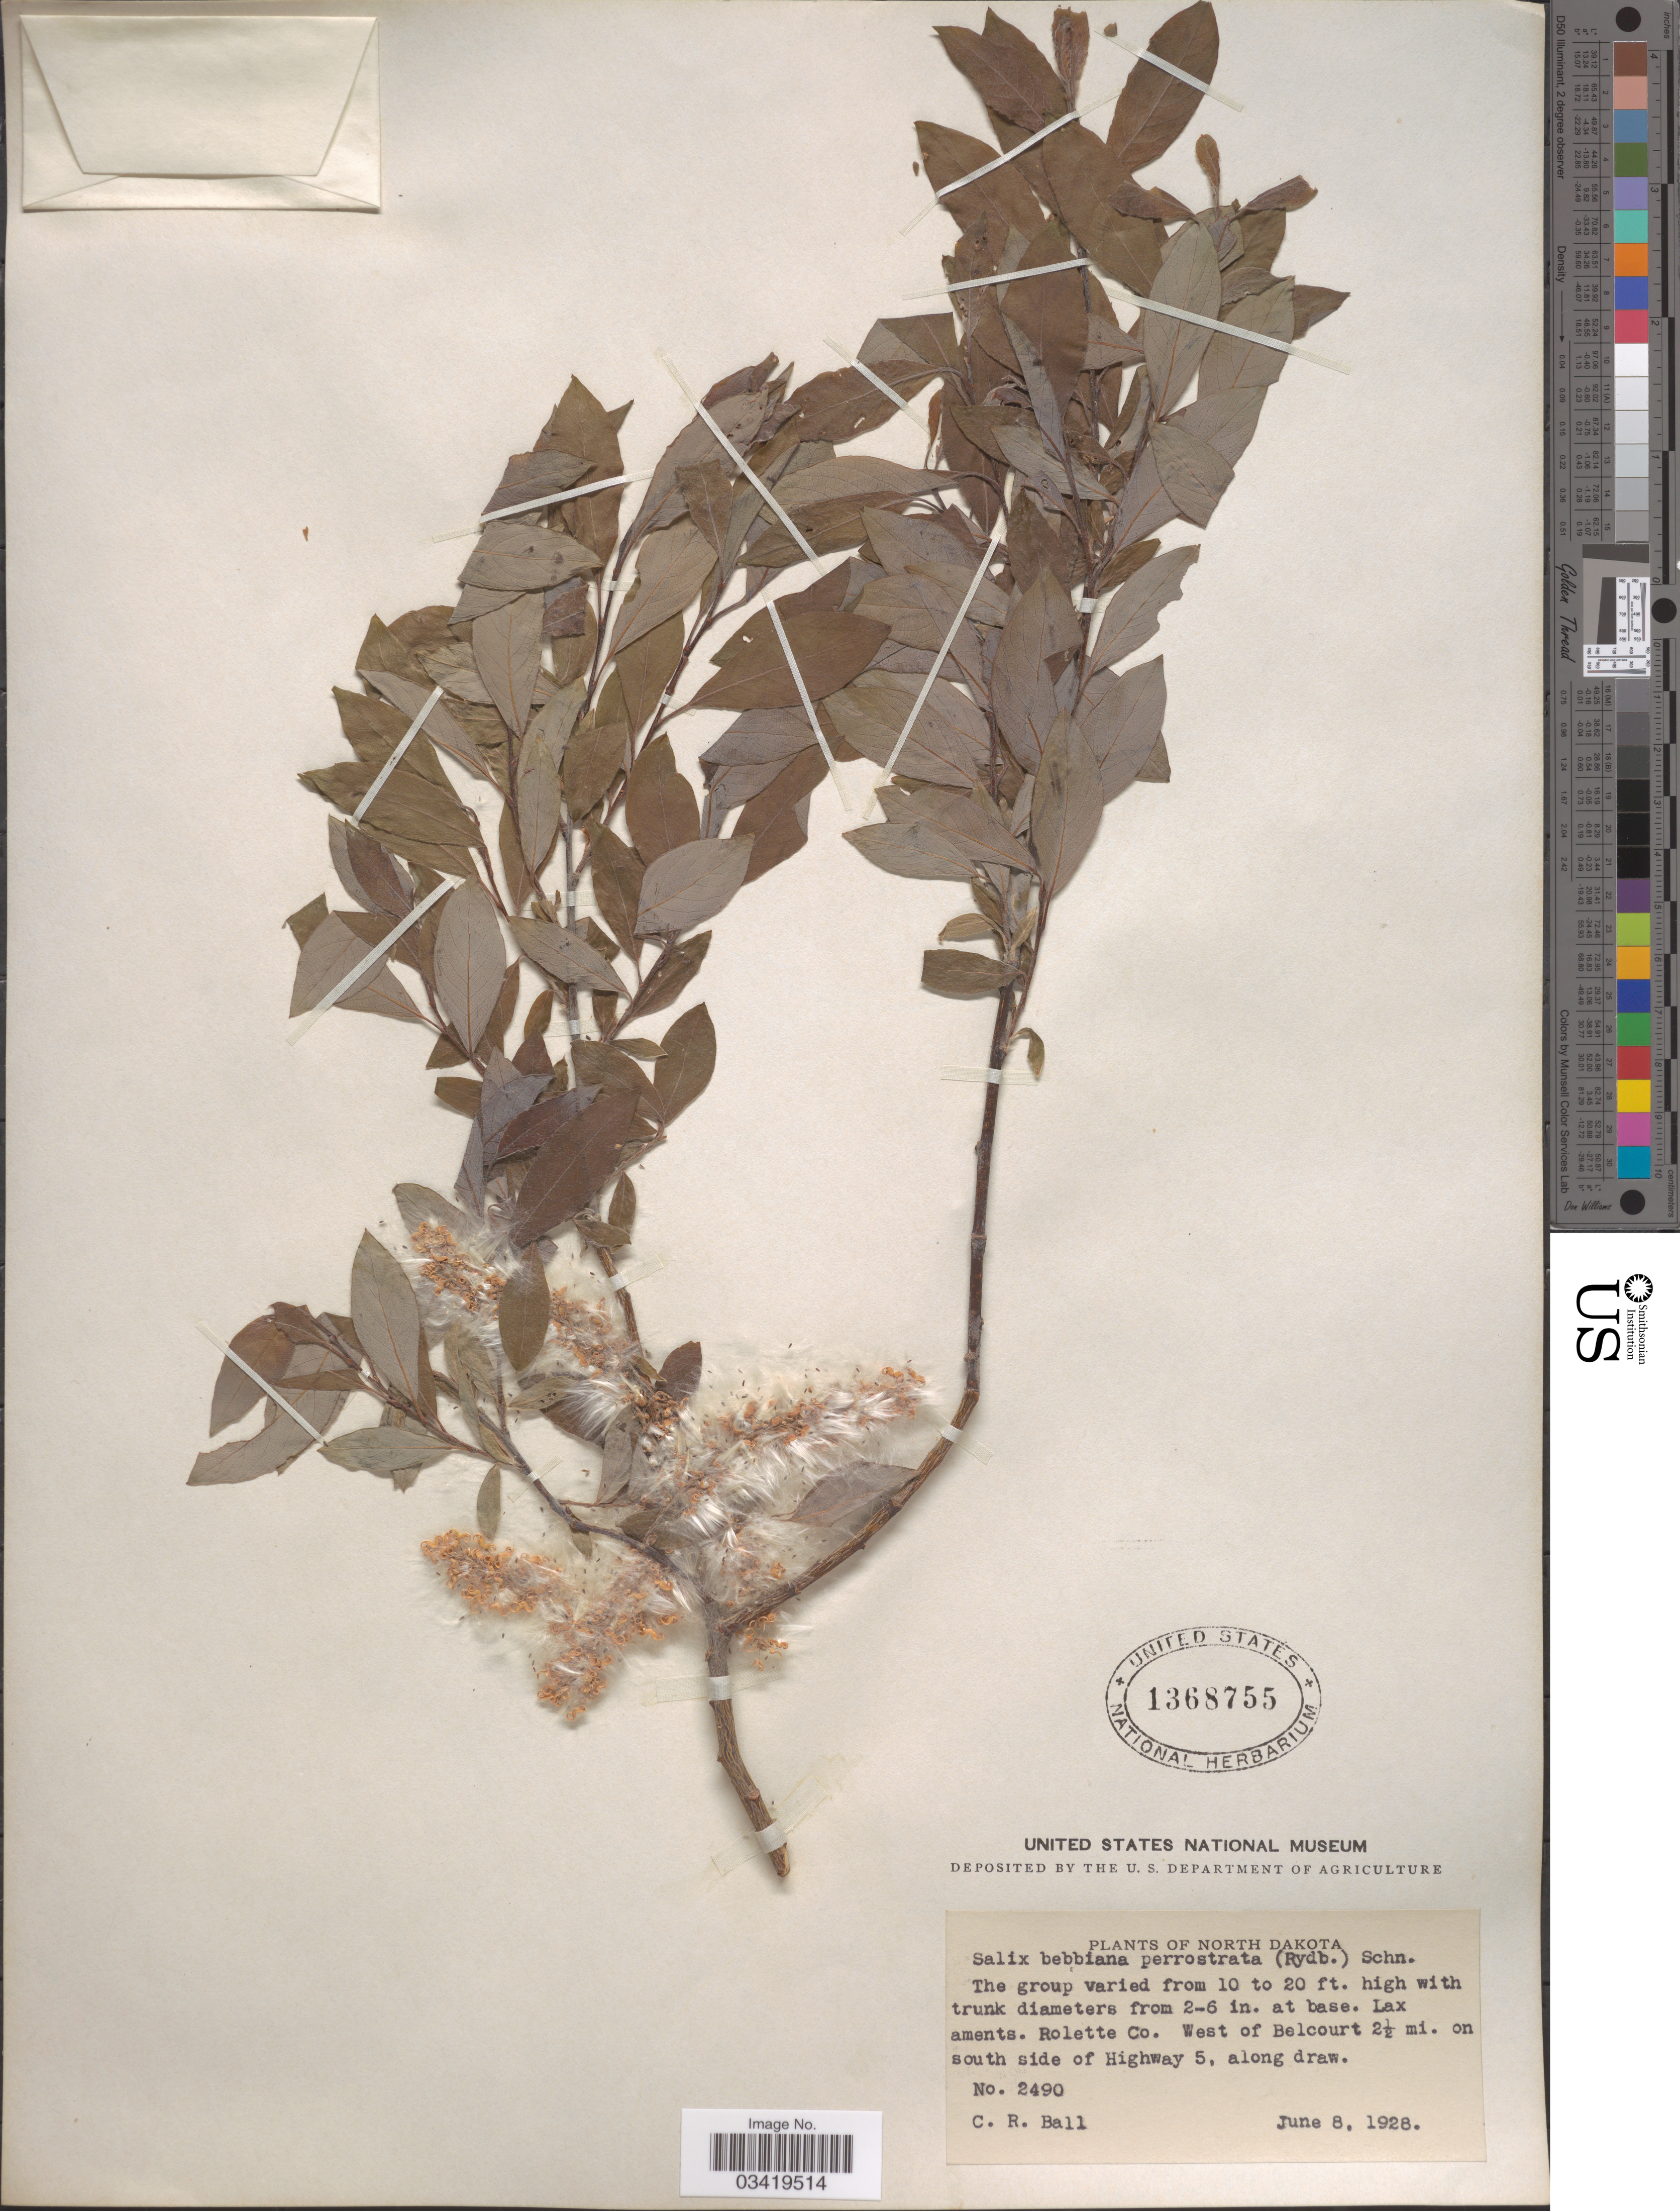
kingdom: Plantae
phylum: Tracheophyta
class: Magnoliopsida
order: Malpighiales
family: Salicaceae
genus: Salix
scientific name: Salix bebbiana var. perrostrata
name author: Sarg.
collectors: C. R. Ball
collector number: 2490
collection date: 1928-06-08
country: United States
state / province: North Dakota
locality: Rolette Co. West of Belcourt 2½ mi. on south side of Highway 5, along draw.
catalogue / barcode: US 1368755